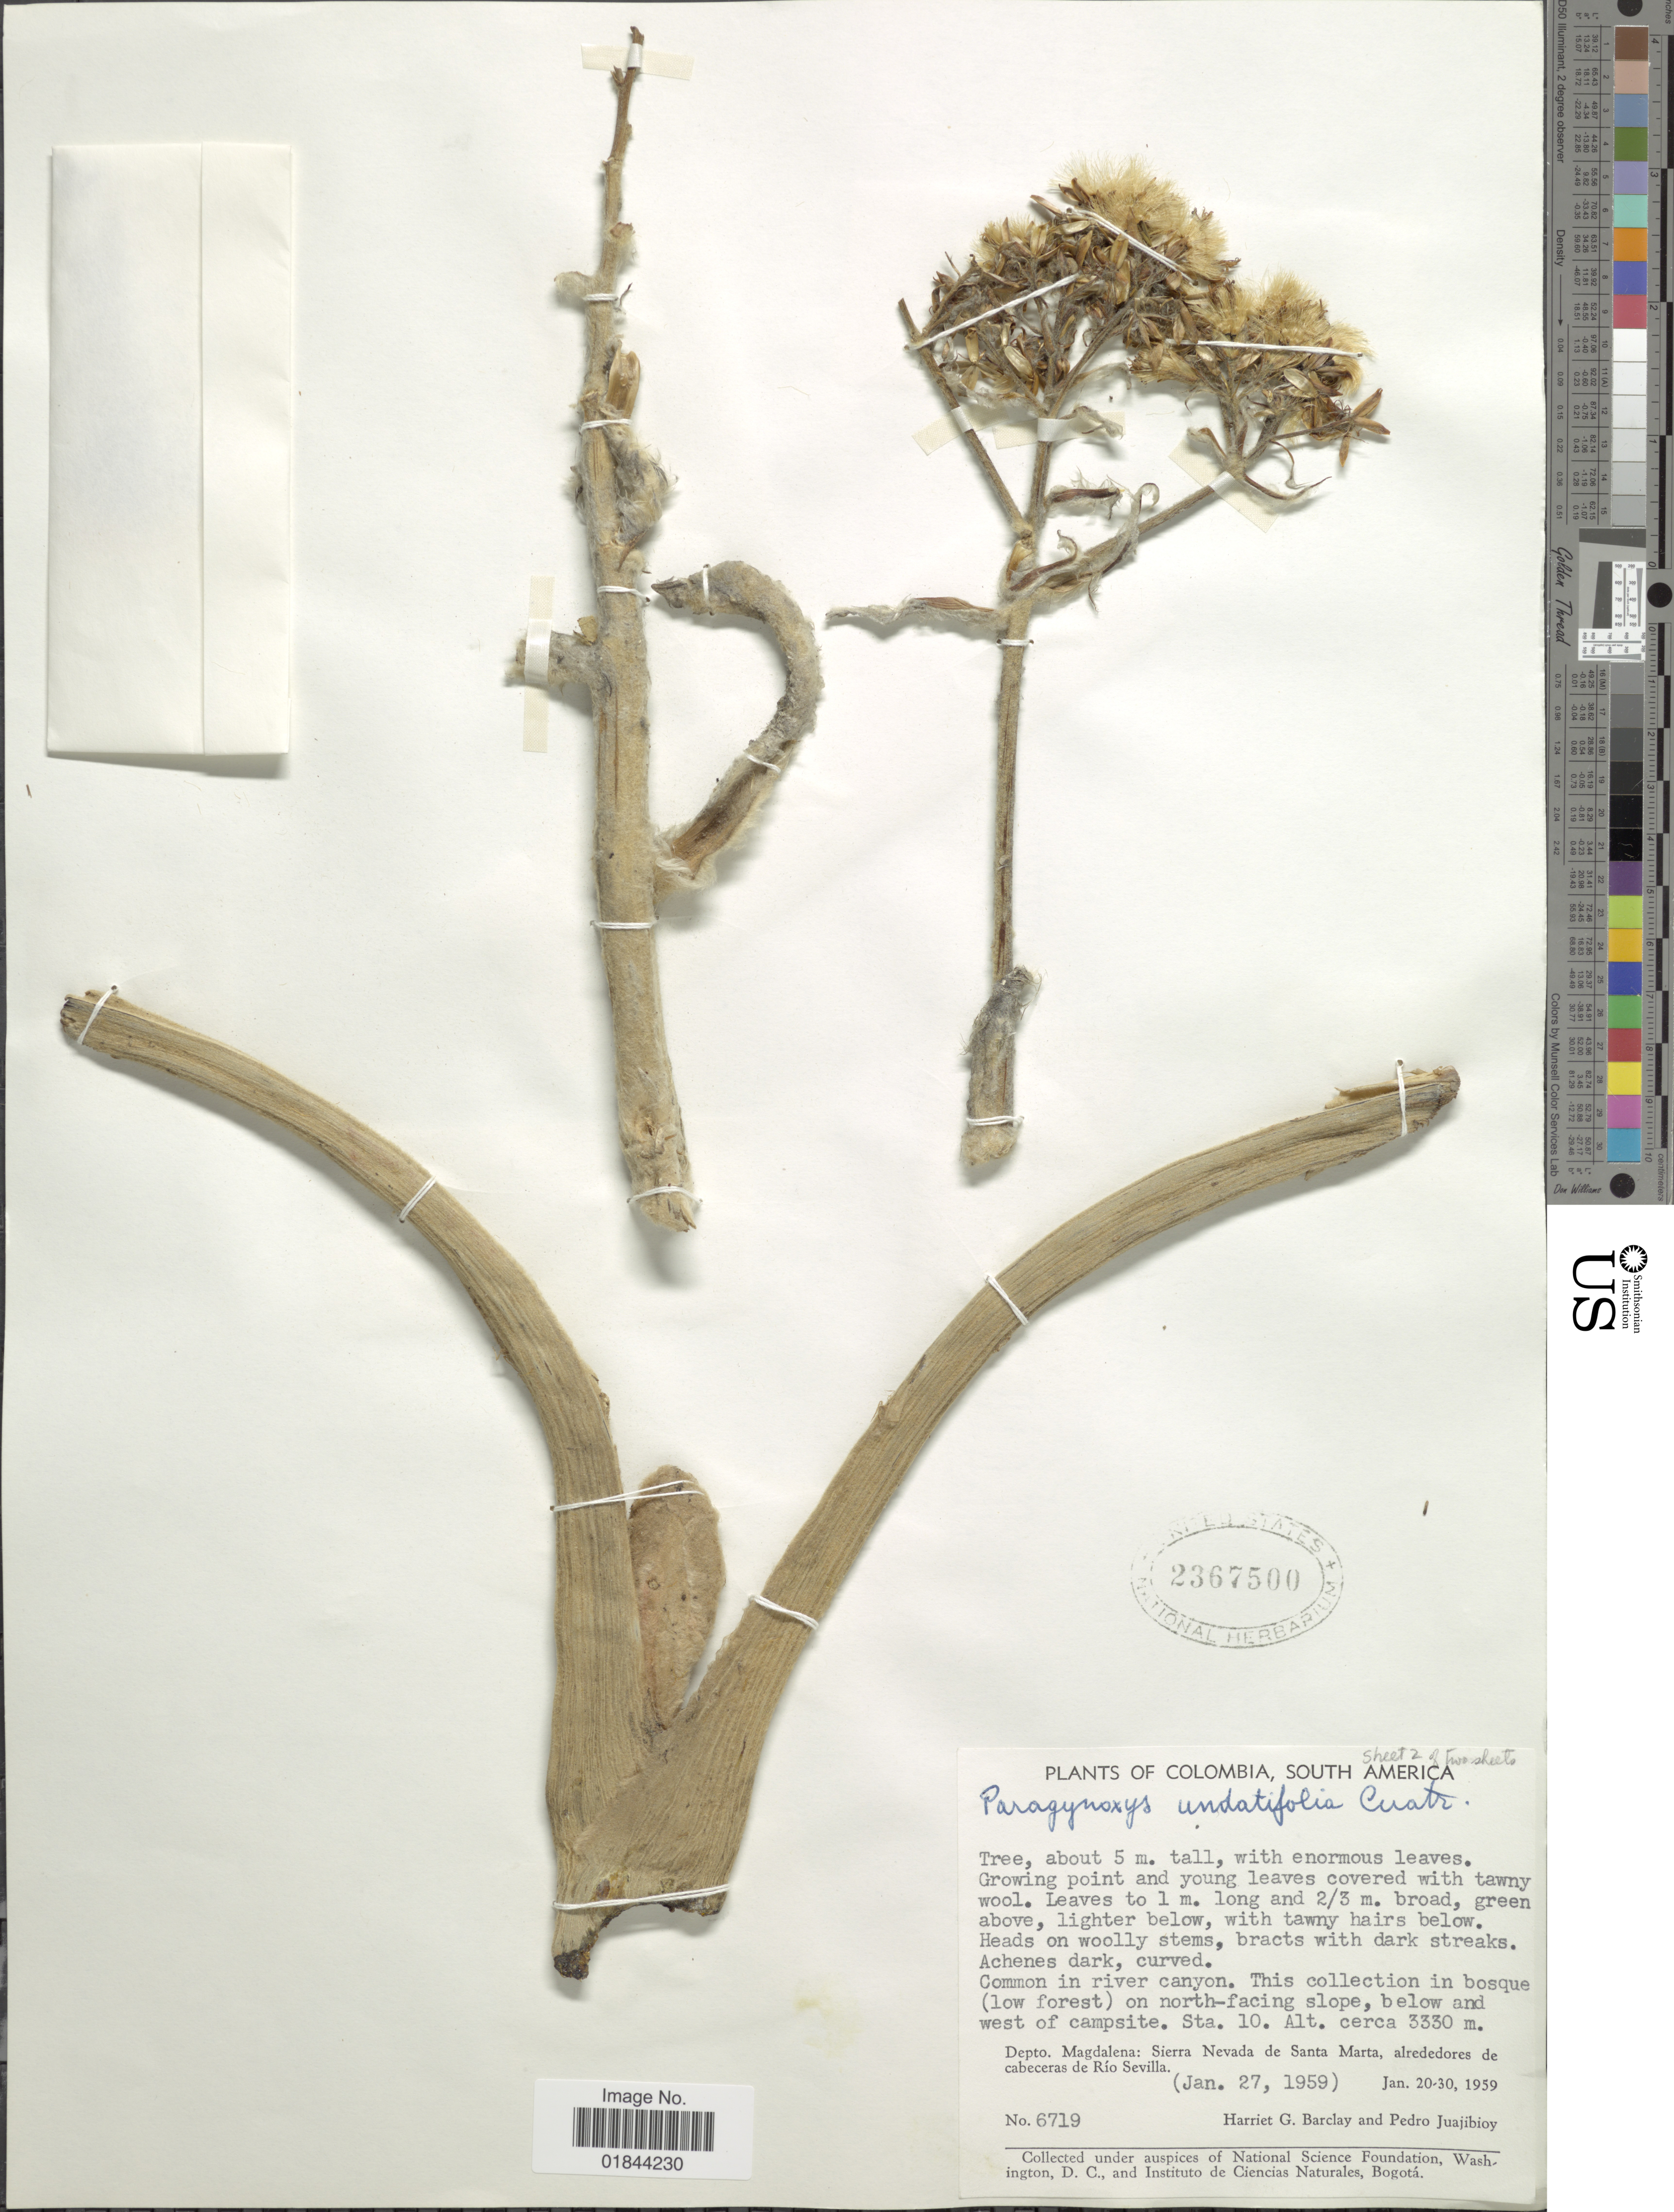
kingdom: Plantae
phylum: Tracheophyta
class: Magnoliopsida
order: Asterales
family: Asteraceae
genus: Paragynoxys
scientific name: Paragynoxys undatifolia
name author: Cuatrec.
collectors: H. G. Barclay & P. Juajibioy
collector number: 6719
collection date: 1959-01-27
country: Colombia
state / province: Magdalena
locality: Common in river canyon. This collection in bosque (low forest) on north-facing slope, below and west of campsite. Sta. 10., Sierra Nevada de Santa Marta, alrededores de cabeceras de Rio Sevilla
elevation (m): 3330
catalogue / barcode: US 2367500